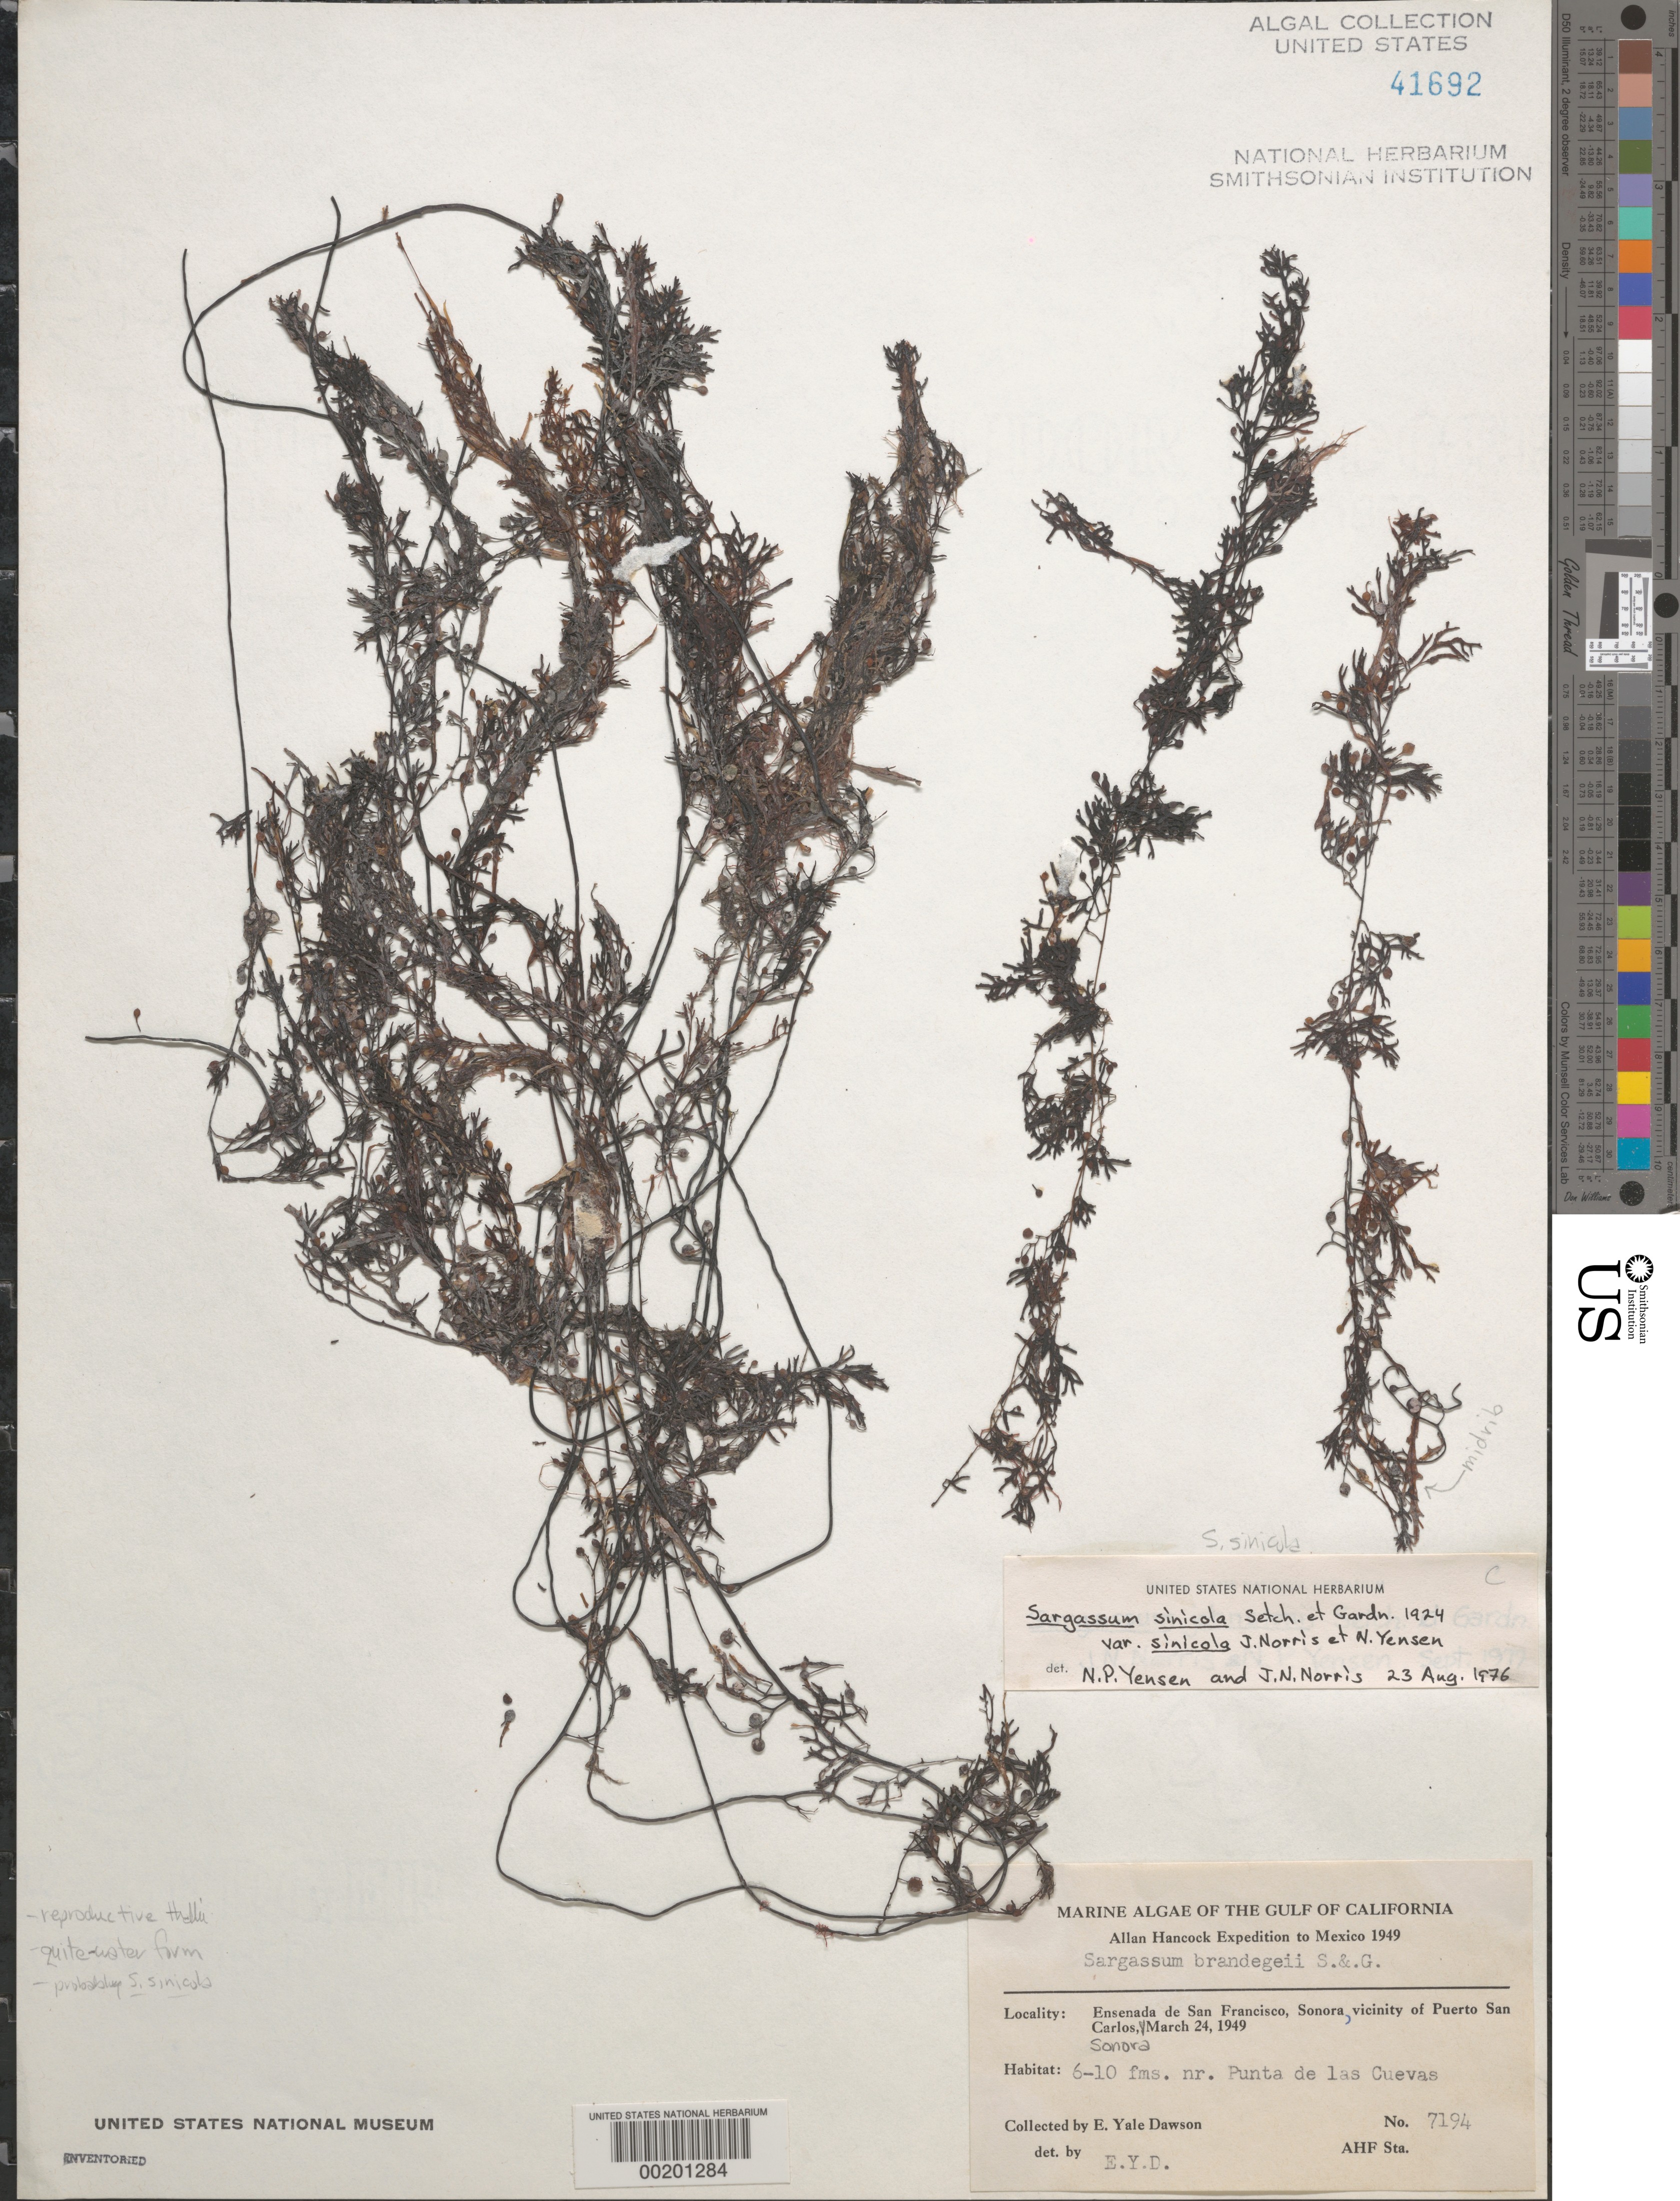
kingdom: Chromista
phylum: Ochrophyta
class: Phaeophyceae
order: Fucales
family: Sargassaceae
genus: Sargassum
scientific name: Sargassum sinicola var. sinicola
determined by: Norris, J. N.; Yensen, N. P.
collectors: E. Y. Dawson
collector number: EYD 7194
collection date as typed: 24 Mar 1949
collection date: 1949-03-24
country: Mexico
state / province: Sonora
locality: Ensenada de San Francisco, near Puerto San Carlos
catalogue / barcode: US 41692